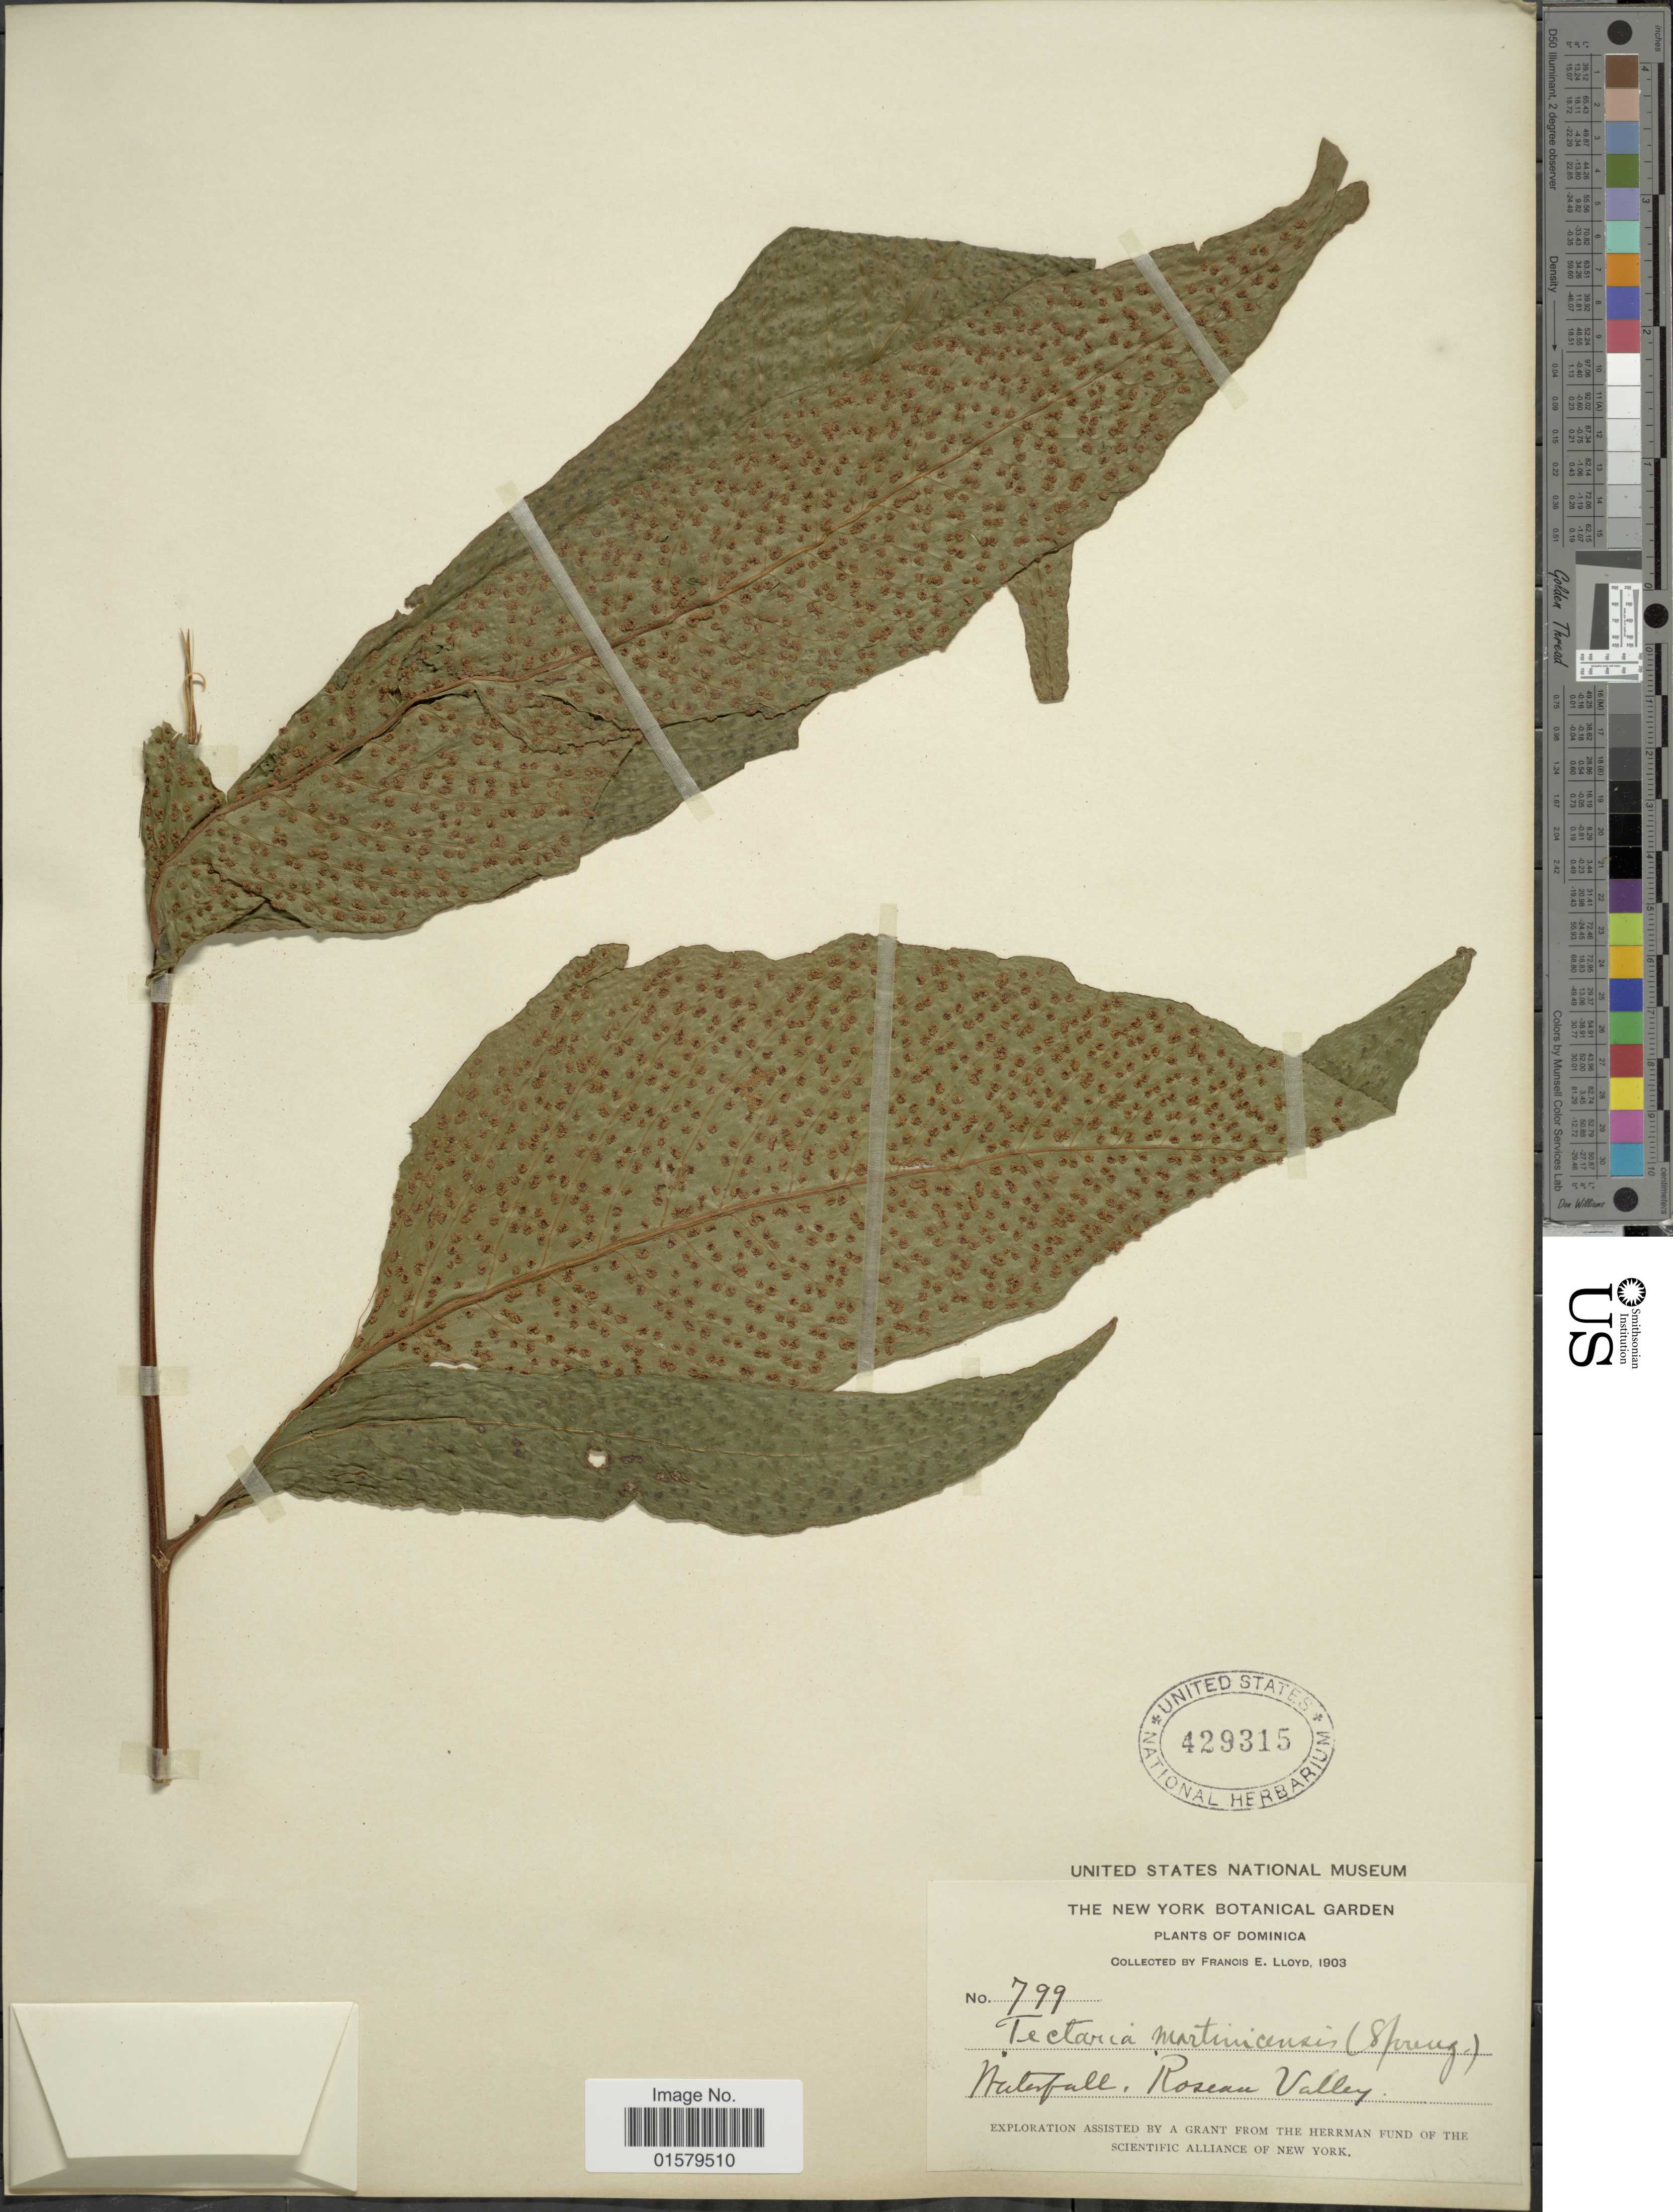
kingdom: Plantae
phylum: Tracheophyta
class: Polypodiopsida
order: Polypodiales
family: Tectariaceae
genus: Tectaria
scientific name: Tectaria trifoliata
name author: (L.) Cav.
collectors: Lloyd, C. E.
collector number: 799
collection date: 1903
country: Dominica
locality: Waterfall, Rosaeau Valley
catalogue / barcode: US 429315